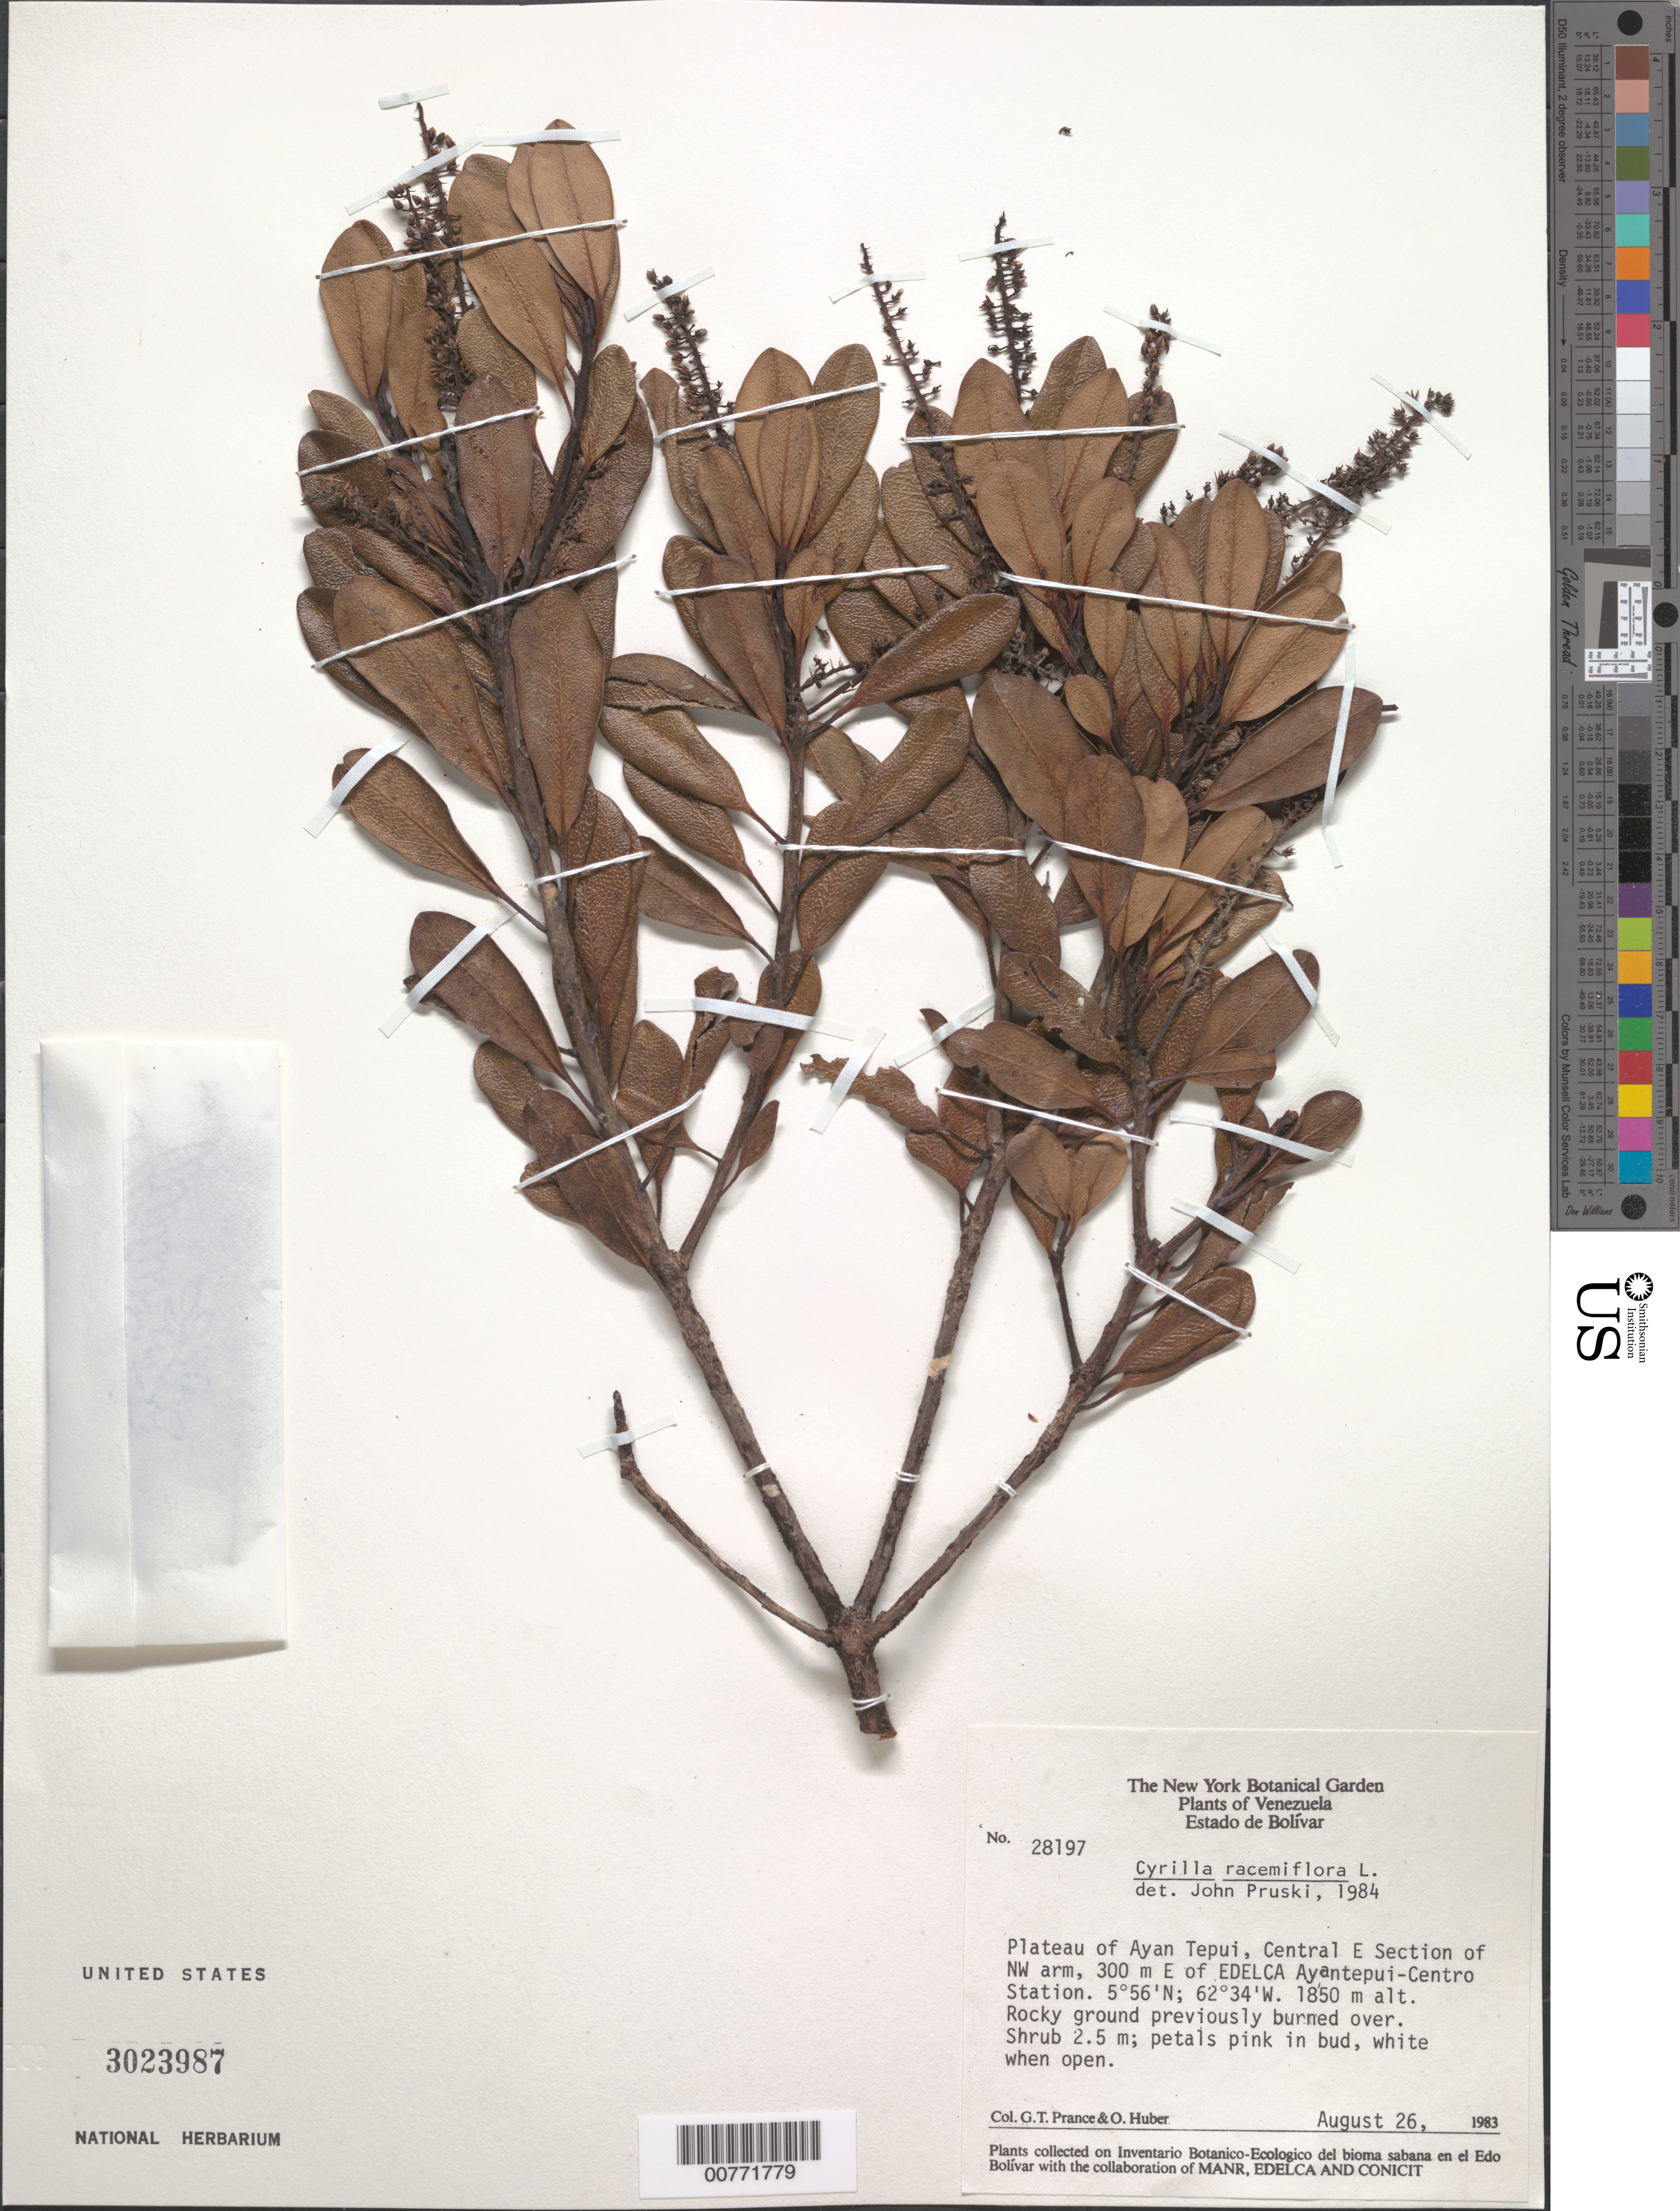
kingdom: Plantae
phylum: Tracheophyta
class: Magnoliopsida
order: Ericales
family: Cyrillaceae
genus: Cyrilla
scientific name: Cyrilla racemiflora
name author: L.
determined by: Pruski, J. F.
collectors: G. T. Prance & O. Huber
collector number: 28197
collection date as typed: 26-Aug-83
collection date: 1983-08-26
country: Venezuela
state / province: Bolívar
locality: Auyan tepuí plateau, 300 m E of EDELAC Aantepuí-Centro Station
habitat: Rocky ground previously burned over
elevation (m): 1850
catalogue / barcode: US 3023987